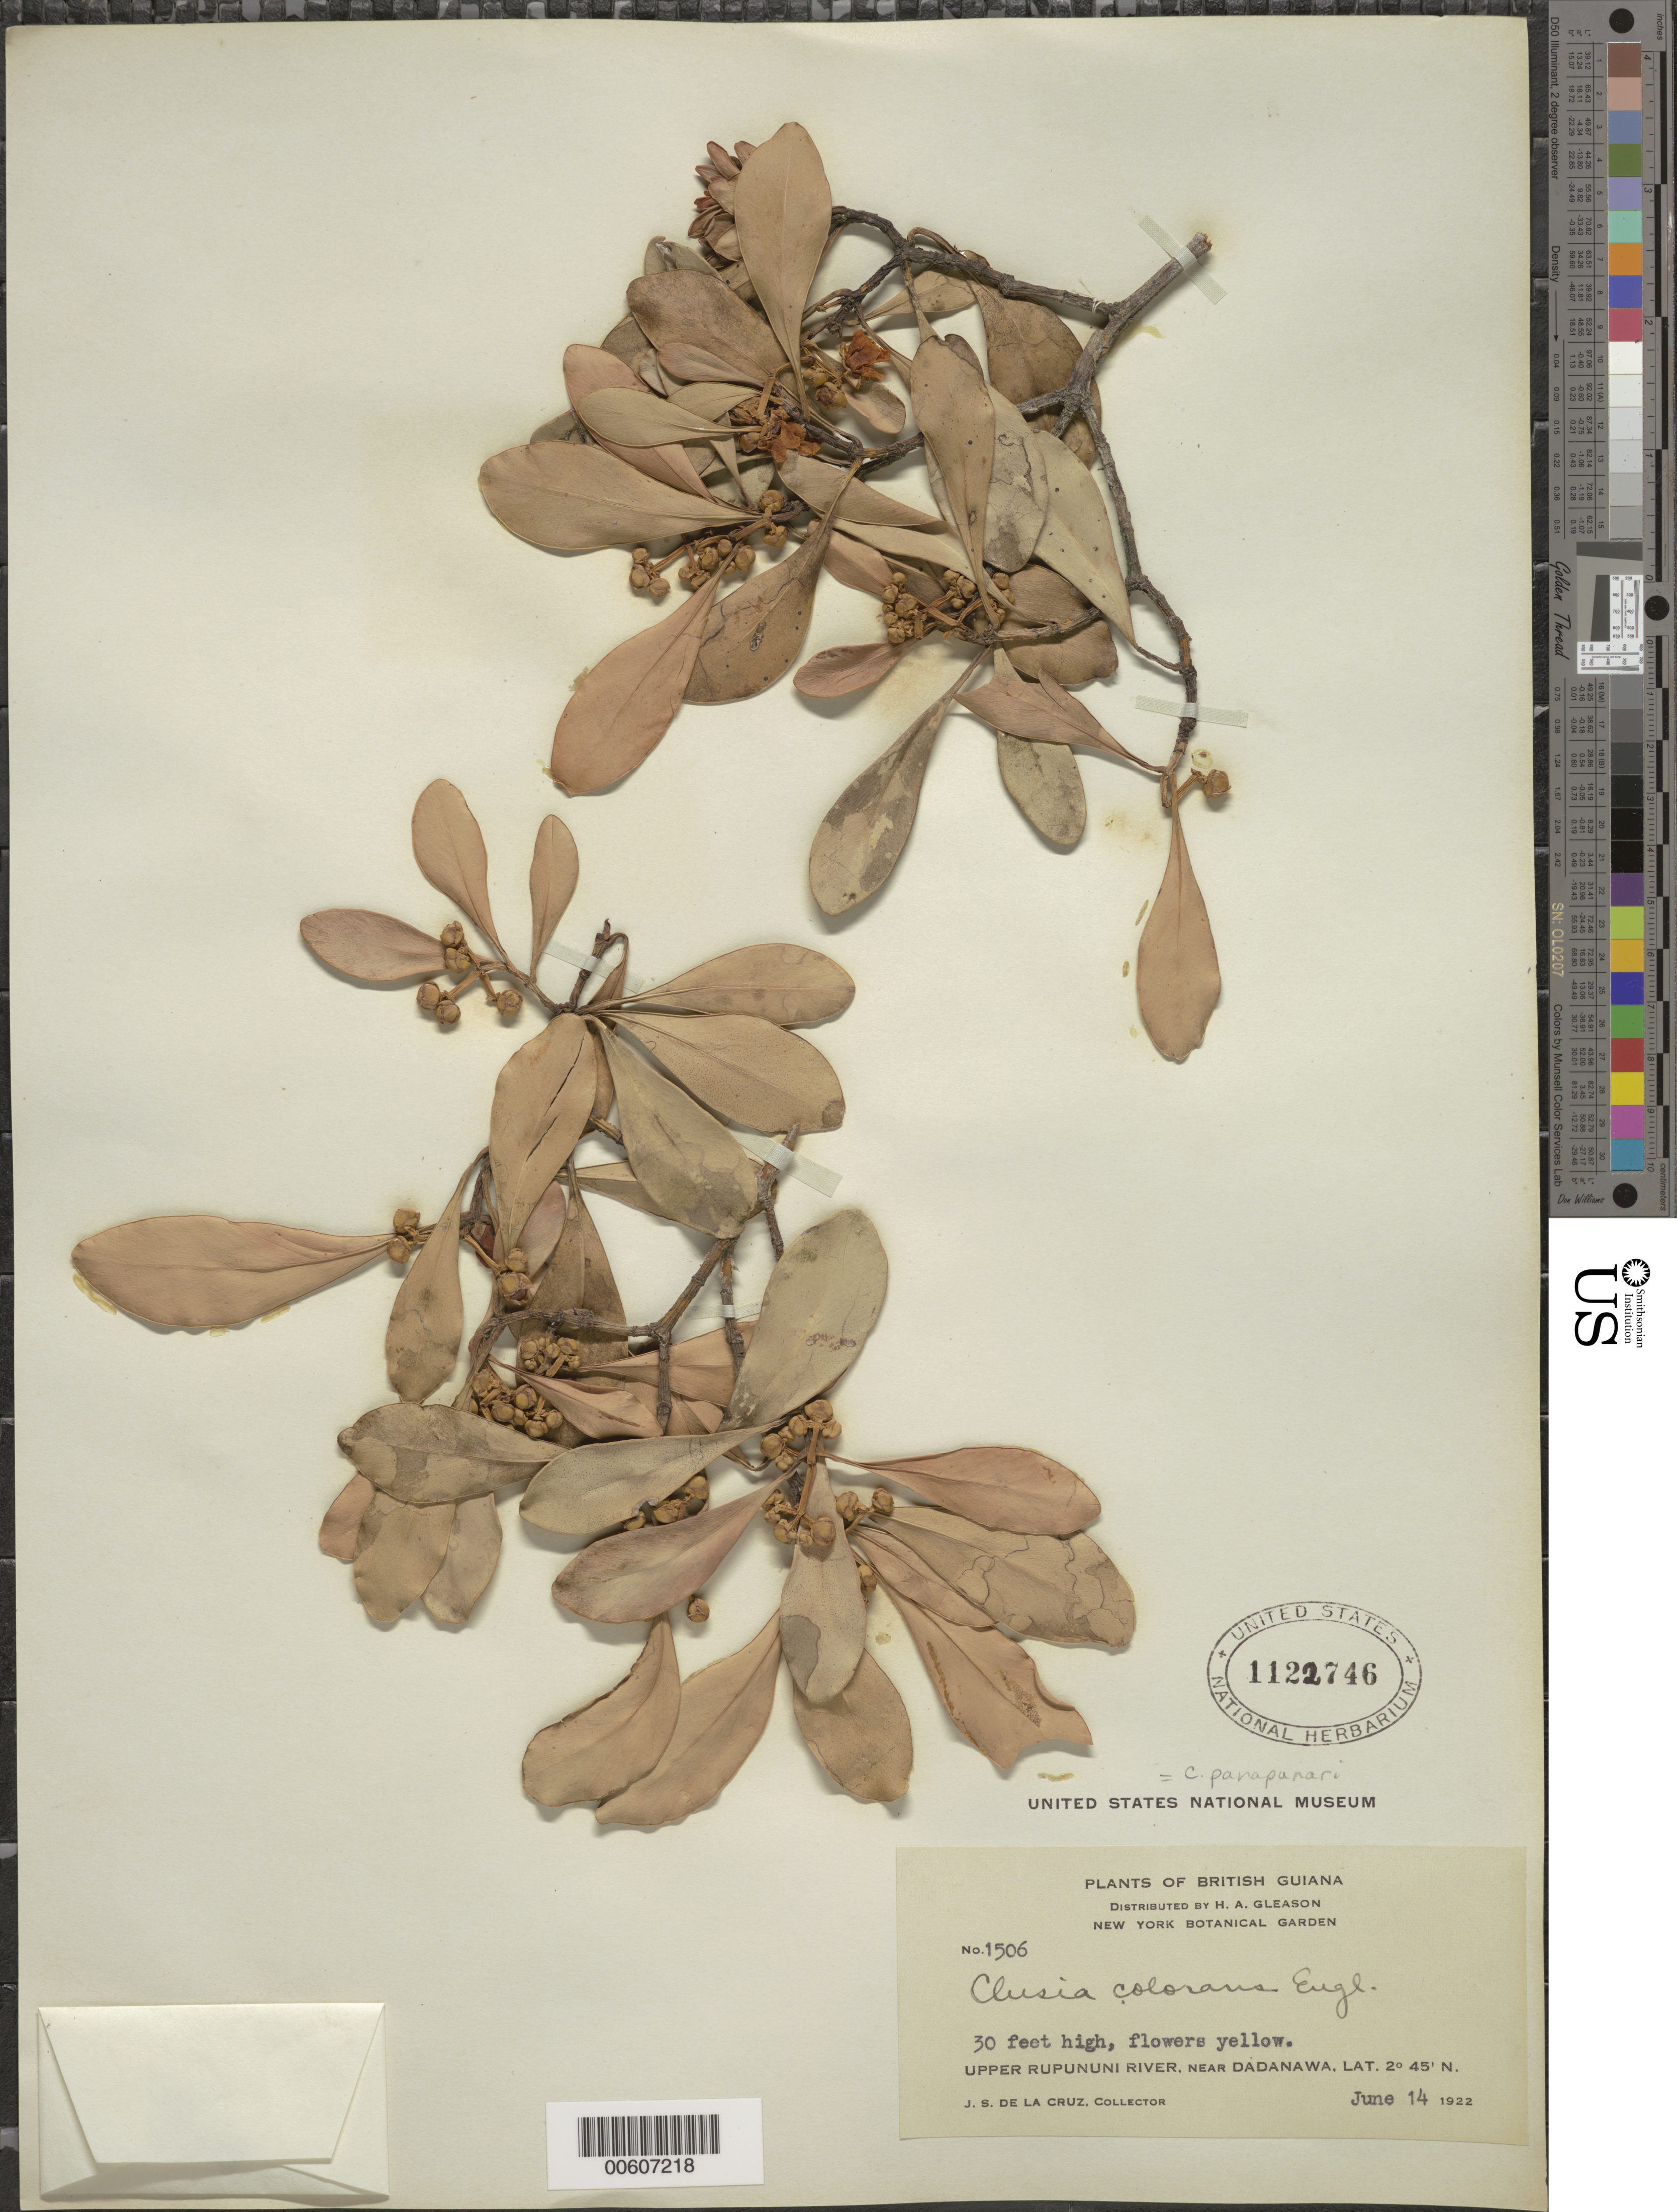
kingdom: Plantae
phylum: Tracheophyta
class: Magnoliopsida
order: Malpighiales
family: Clusiaceae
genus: Clusia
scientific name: Clusia panapanari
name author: (Aubl.) Choisy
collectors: J. S. de la Cruz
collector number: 1506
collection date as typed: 14-Jun-22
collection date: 1922-06-14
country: Guyana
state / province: U. Takutu-U. Essequibo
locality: Dadanawa, vic., upper Rupununi R.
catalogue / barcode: US 1122746